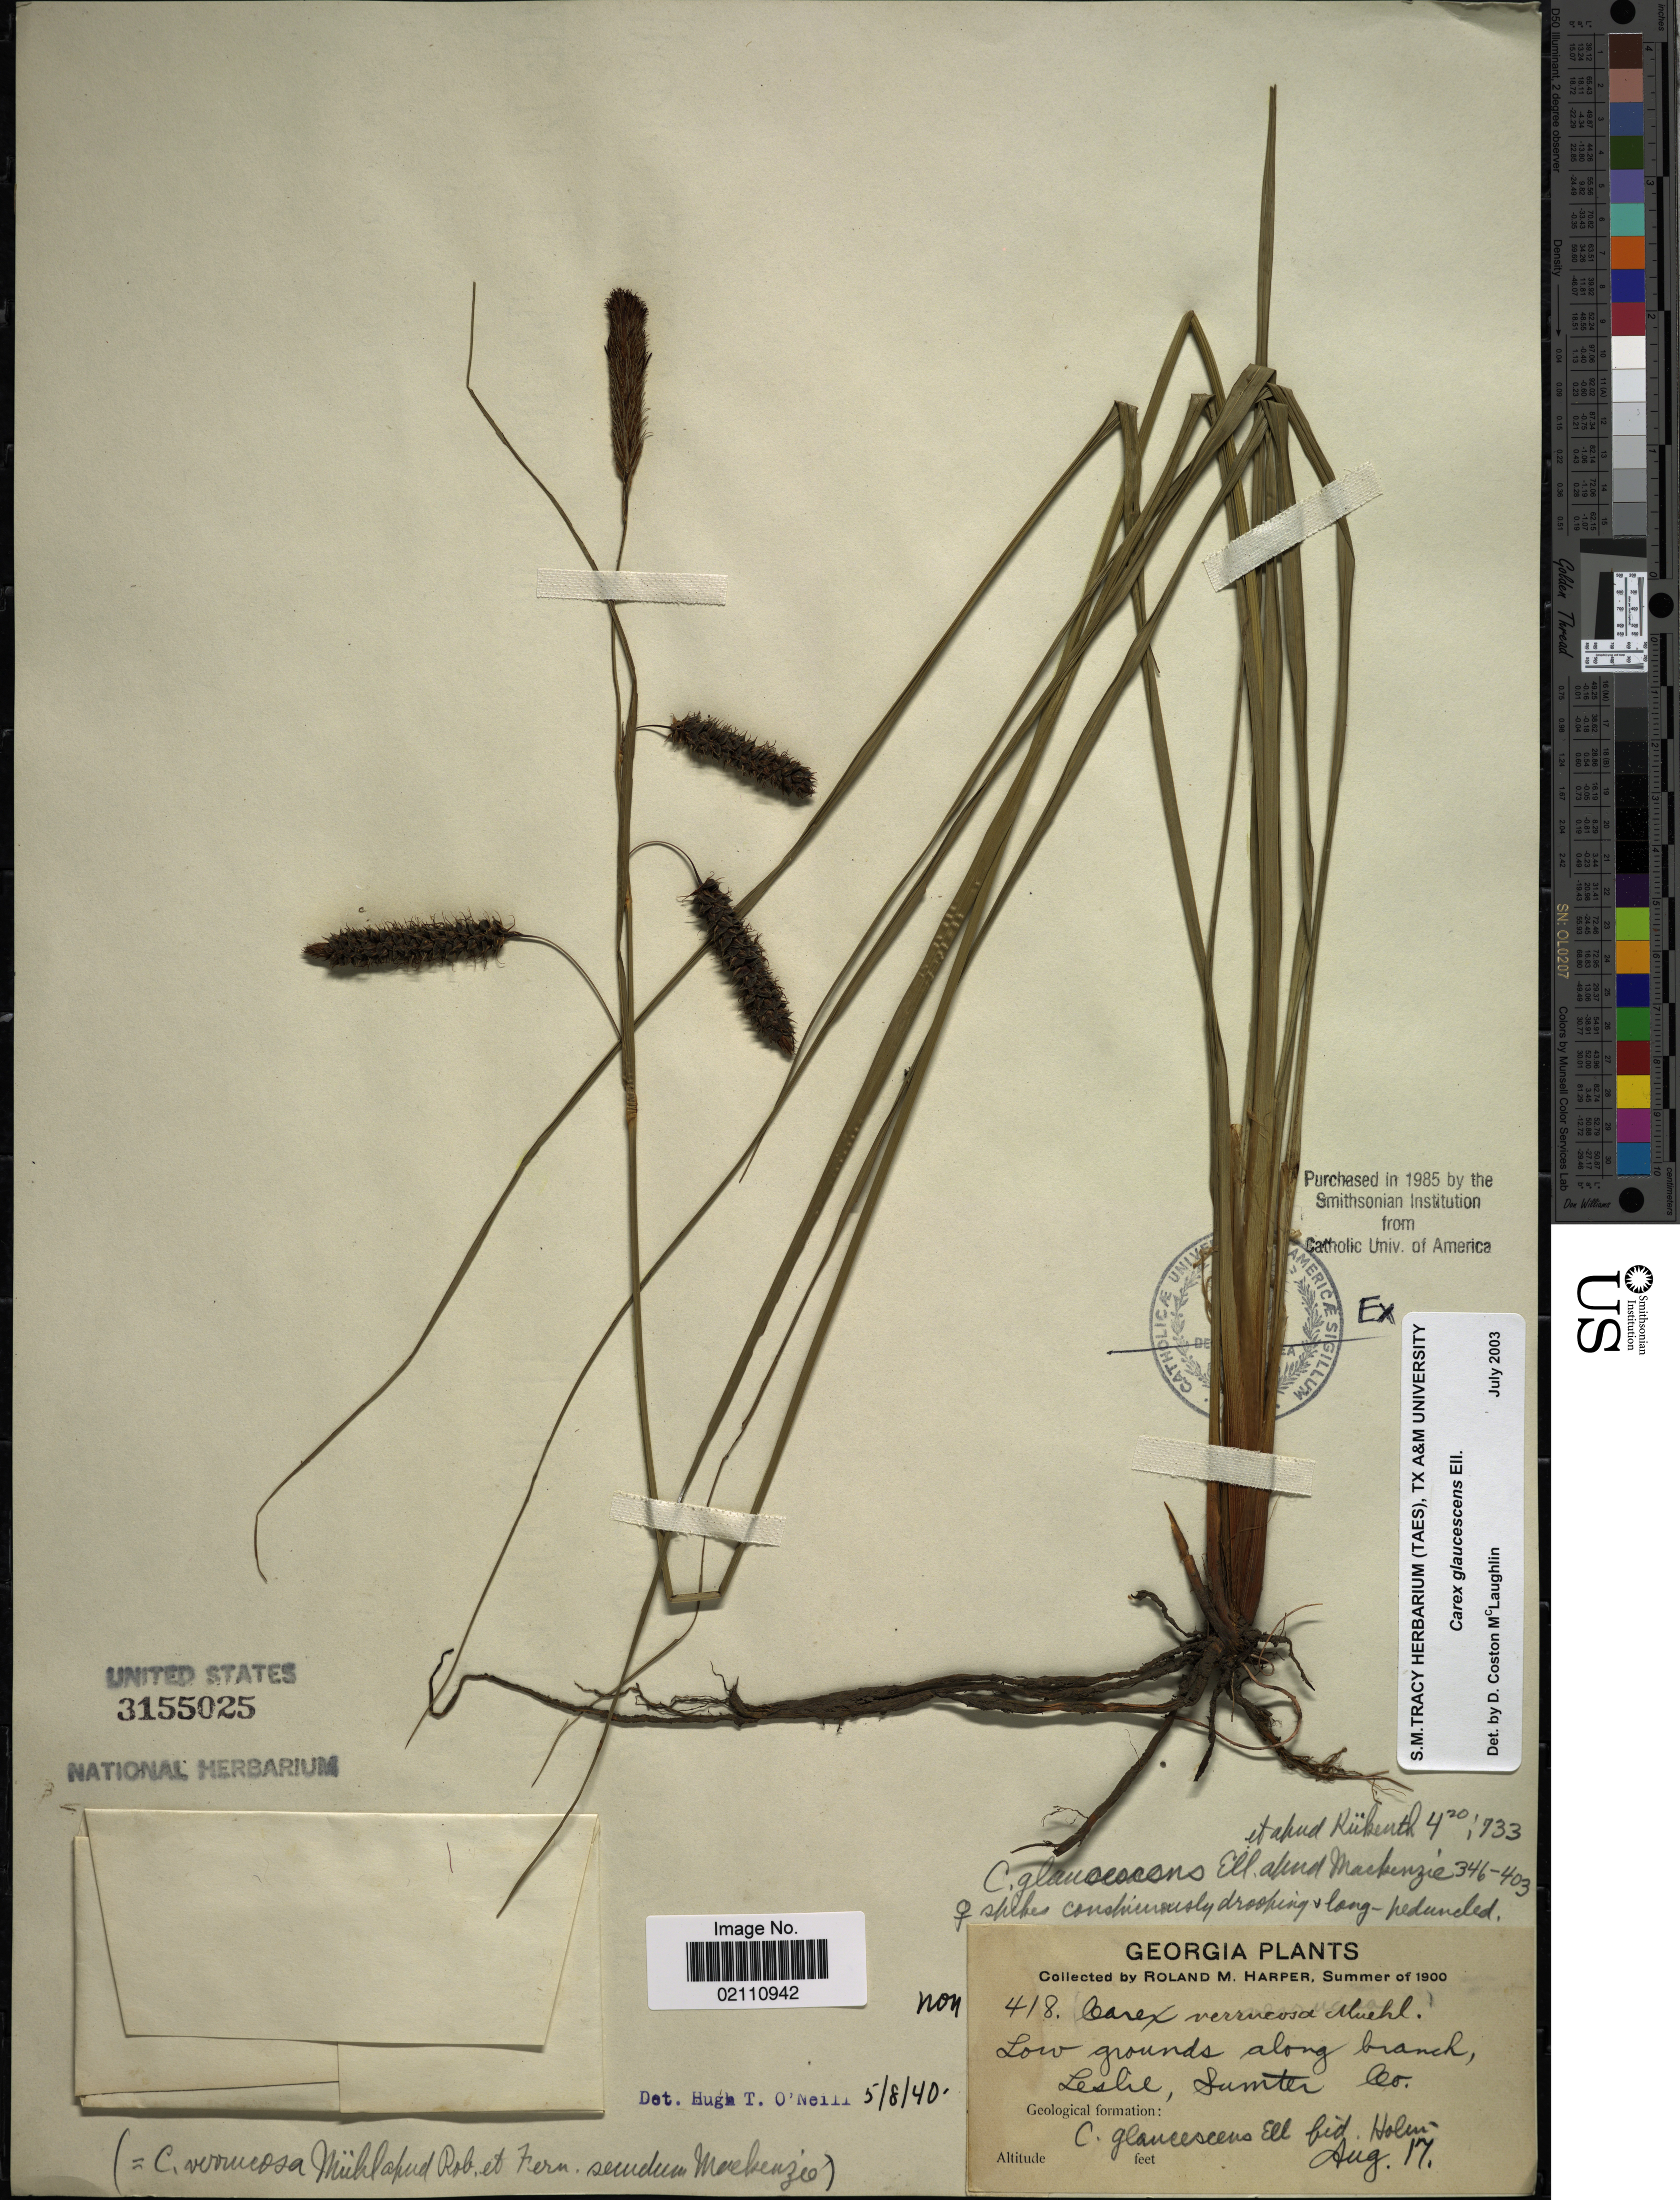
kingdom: Plantae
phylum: Tracheophyta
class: Liliopsida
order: Poales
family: Cyperaceae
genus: Carex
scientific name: Carex glaucescens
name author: Elliott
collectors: R. M. Harper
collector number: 418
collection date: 1900-08-17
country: United States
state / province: Georgia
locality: Low grounds along branch, Leslie, Sumter Co.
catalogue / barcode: US 3155025